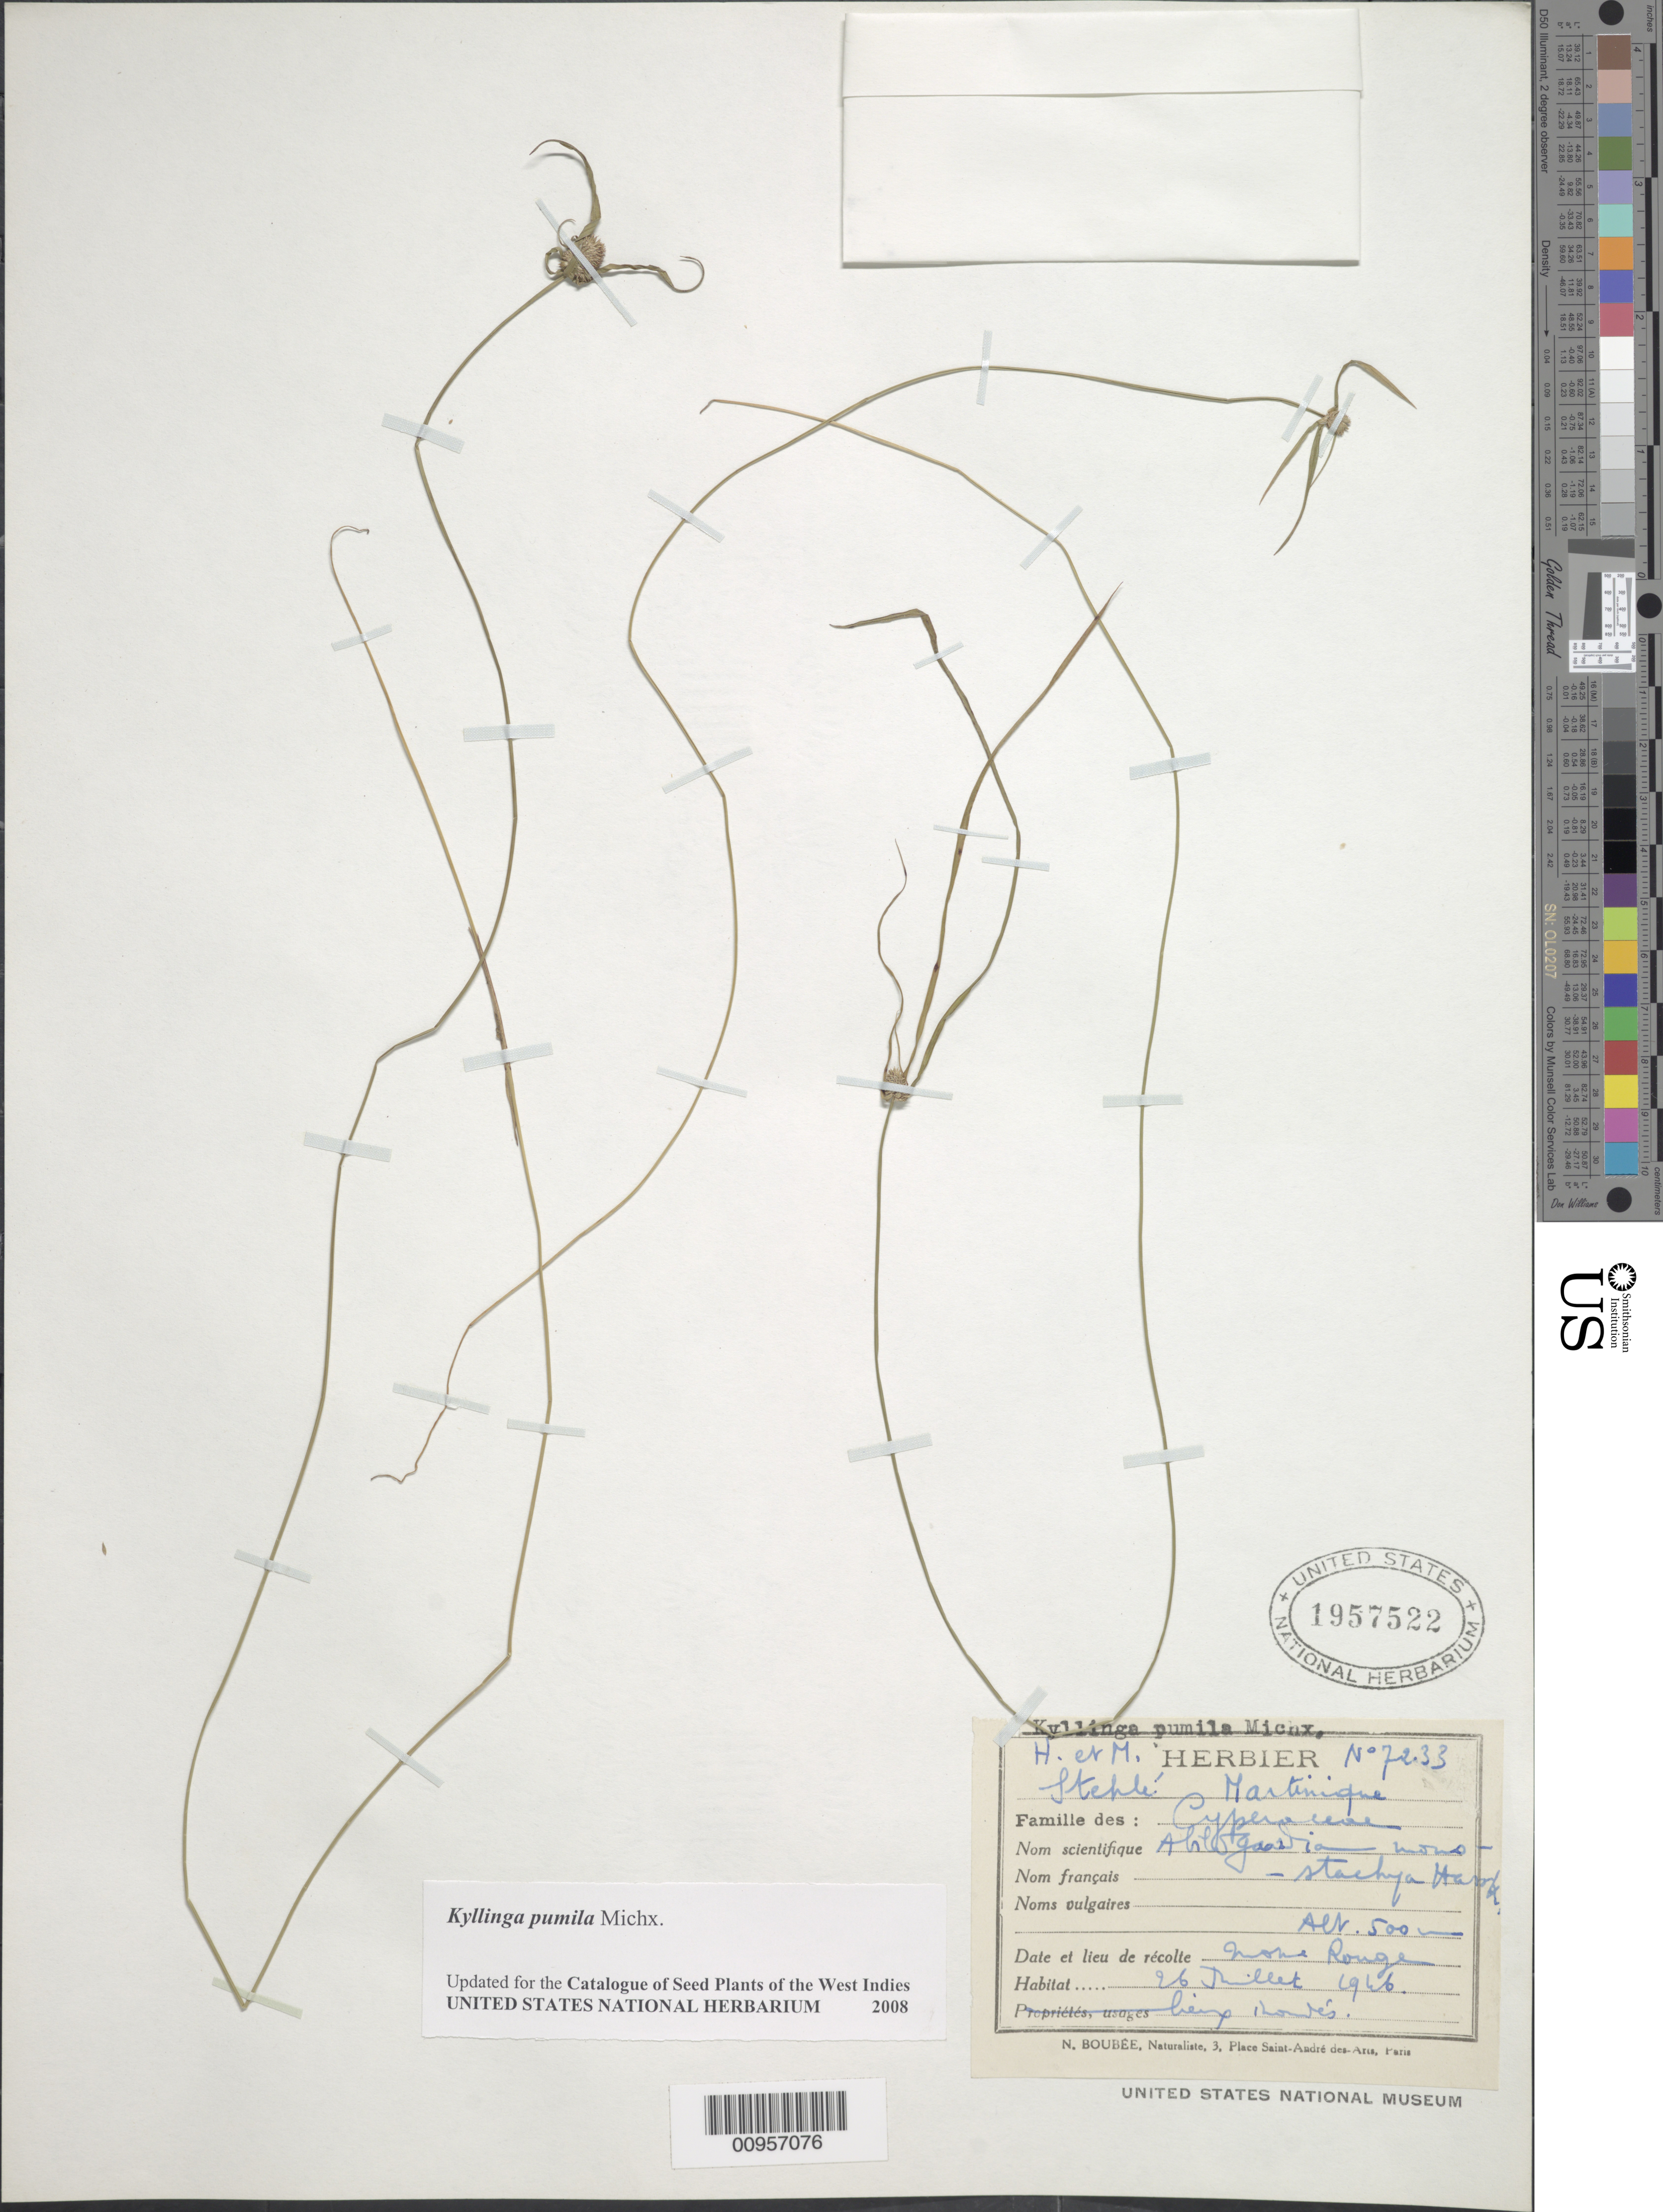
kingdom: Plantae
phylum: Tracheophyta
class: Liliopsida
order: Poales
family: Cyperaceae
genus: Cyperus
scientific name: Cyperus hortensis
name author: (Salzm. ex Steud.) Dorr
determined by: Strong, Mark T., (BOT), Smithsonian Institution - National Museum of Natural History (UNITED STATES)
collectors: H. Stehlé & M. Stehlé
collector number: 7233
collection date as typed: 26 Jul 1946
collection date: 1946-07-26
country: Martinique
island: Martinique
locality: Morne Rouge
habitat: Lieux "bordes"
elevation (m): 500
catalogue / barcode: US 1957522